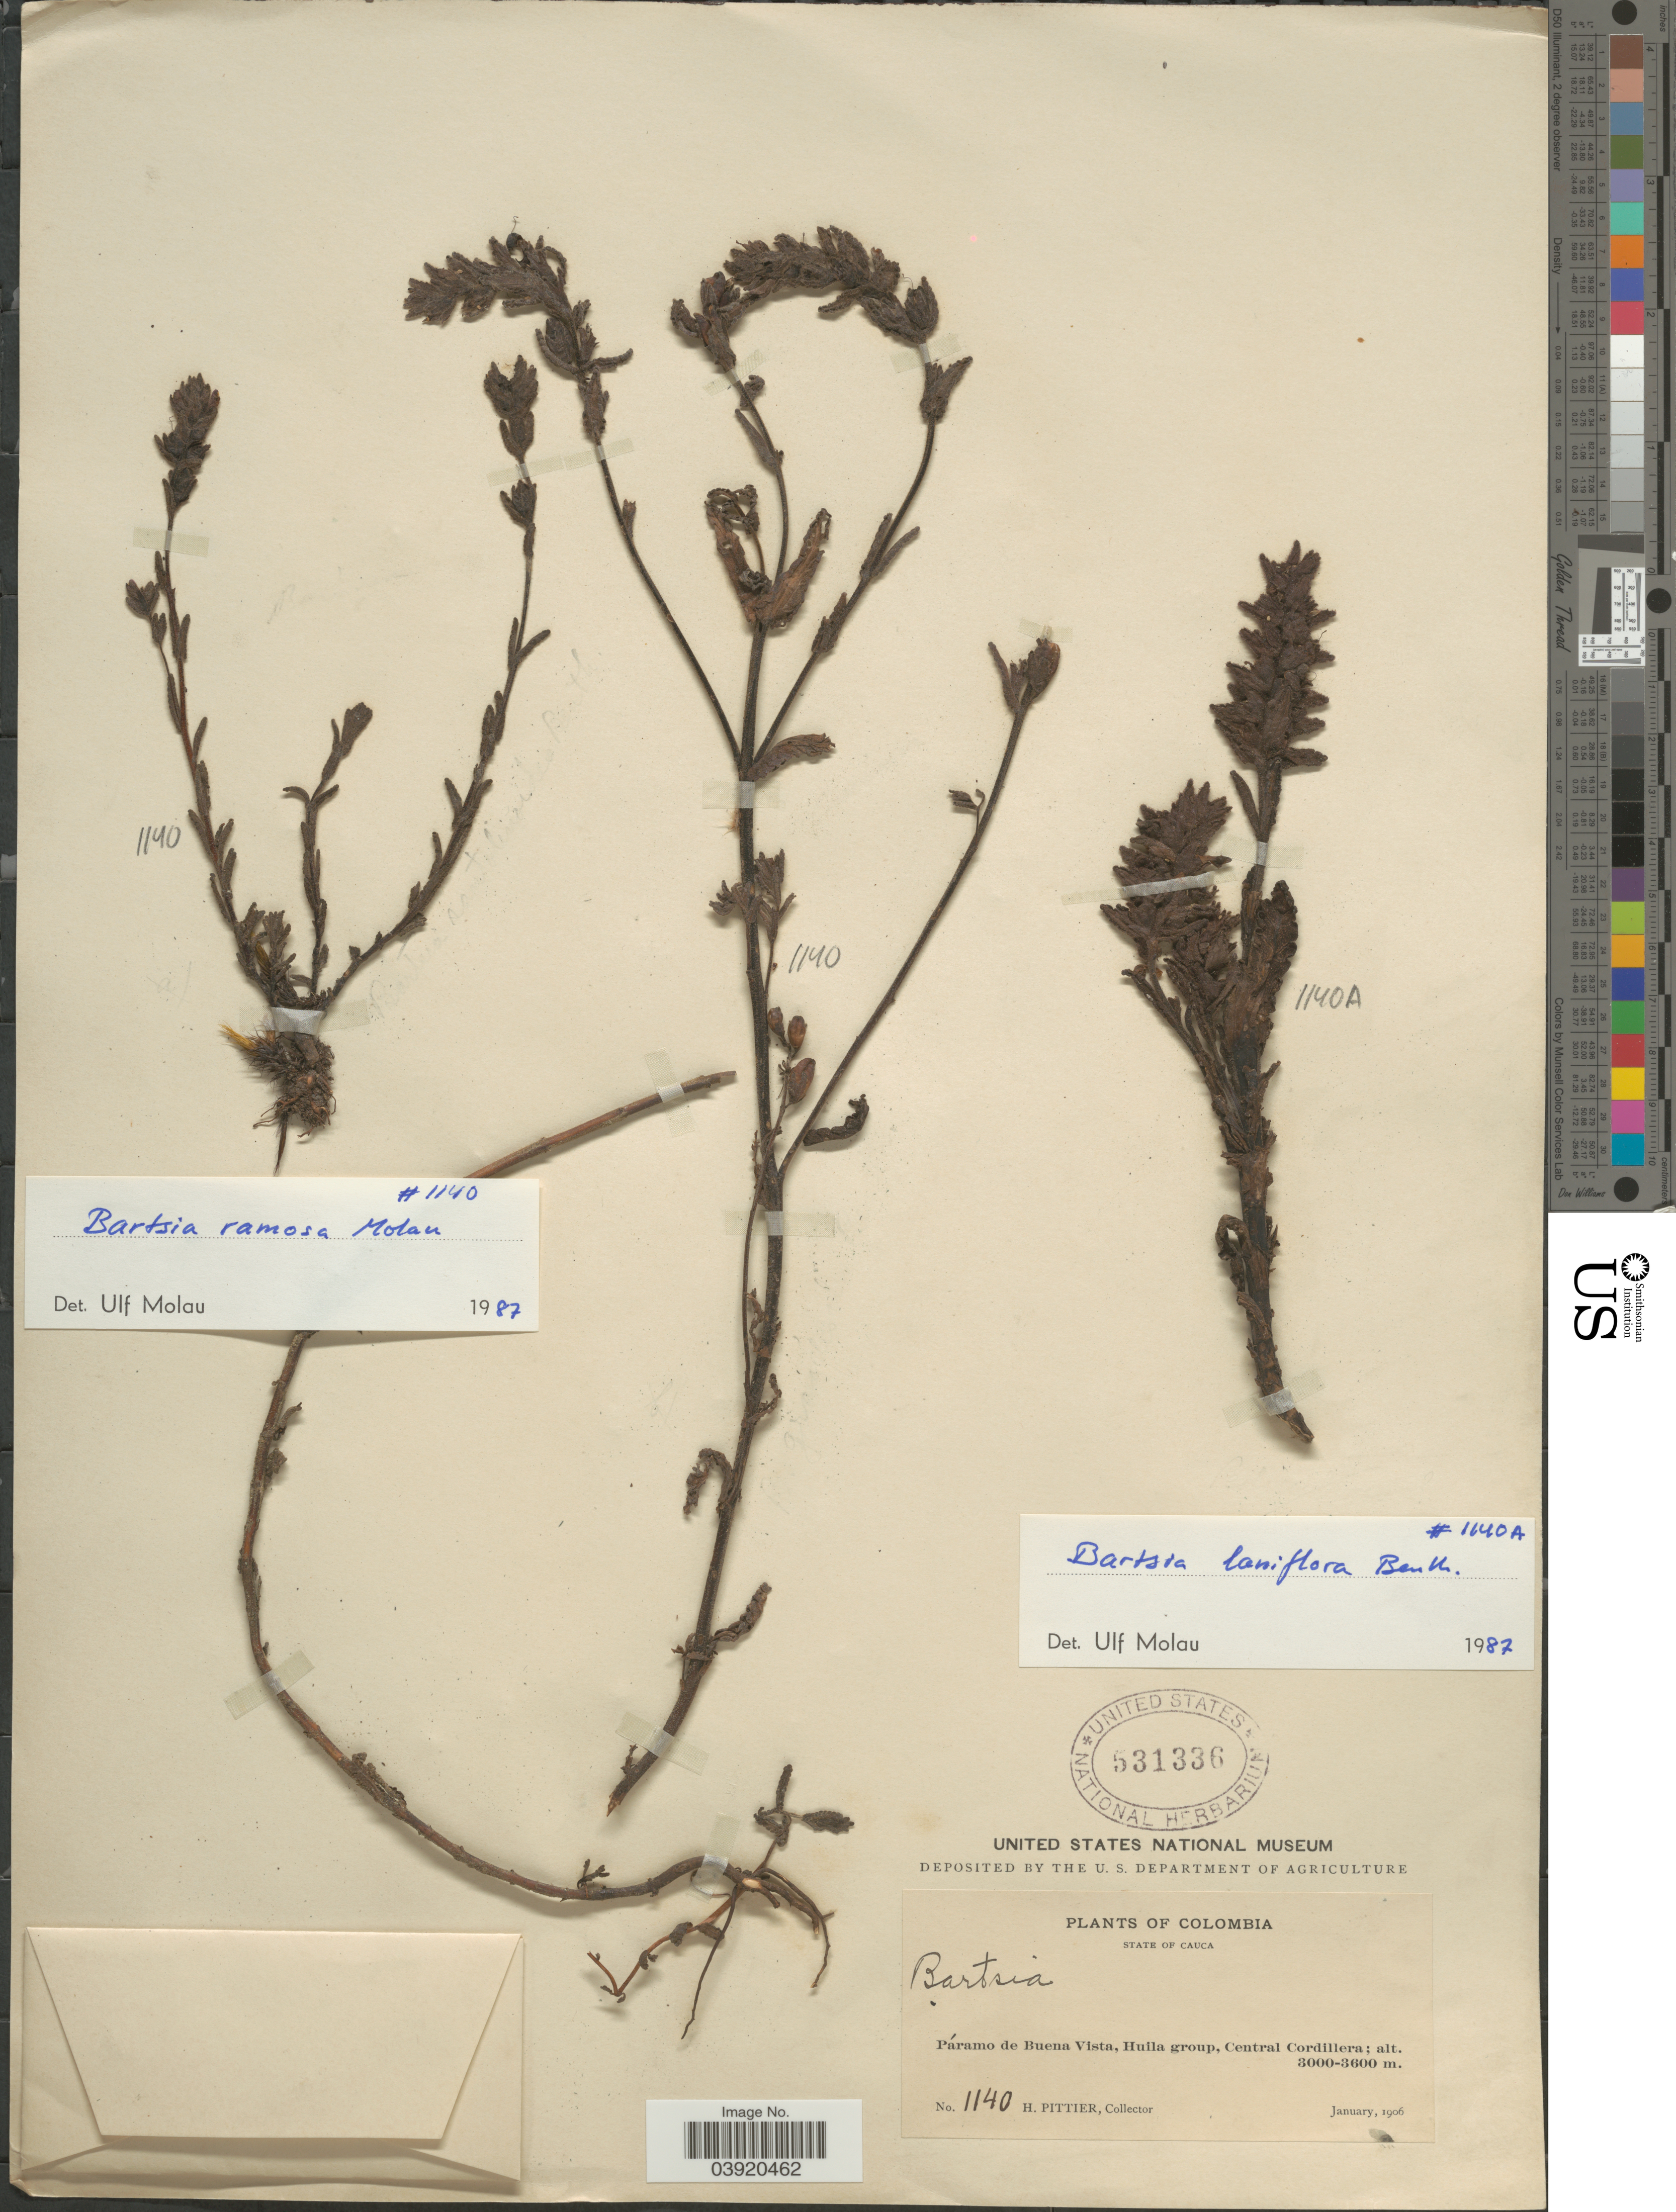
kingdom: Plantae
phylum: Tracheophyta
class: Magnoliopsida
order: Lamiales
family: Orobanchaceae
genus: Bartsia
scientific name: Bartsia ramosa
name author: Molau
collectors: H. F. Pittier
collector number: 1140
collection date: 1906-01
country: Colombia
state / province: Cauca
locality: Páramo de Buena Vista, Huila group, Central Cordillera.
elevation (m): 3000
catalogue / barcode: US 531336